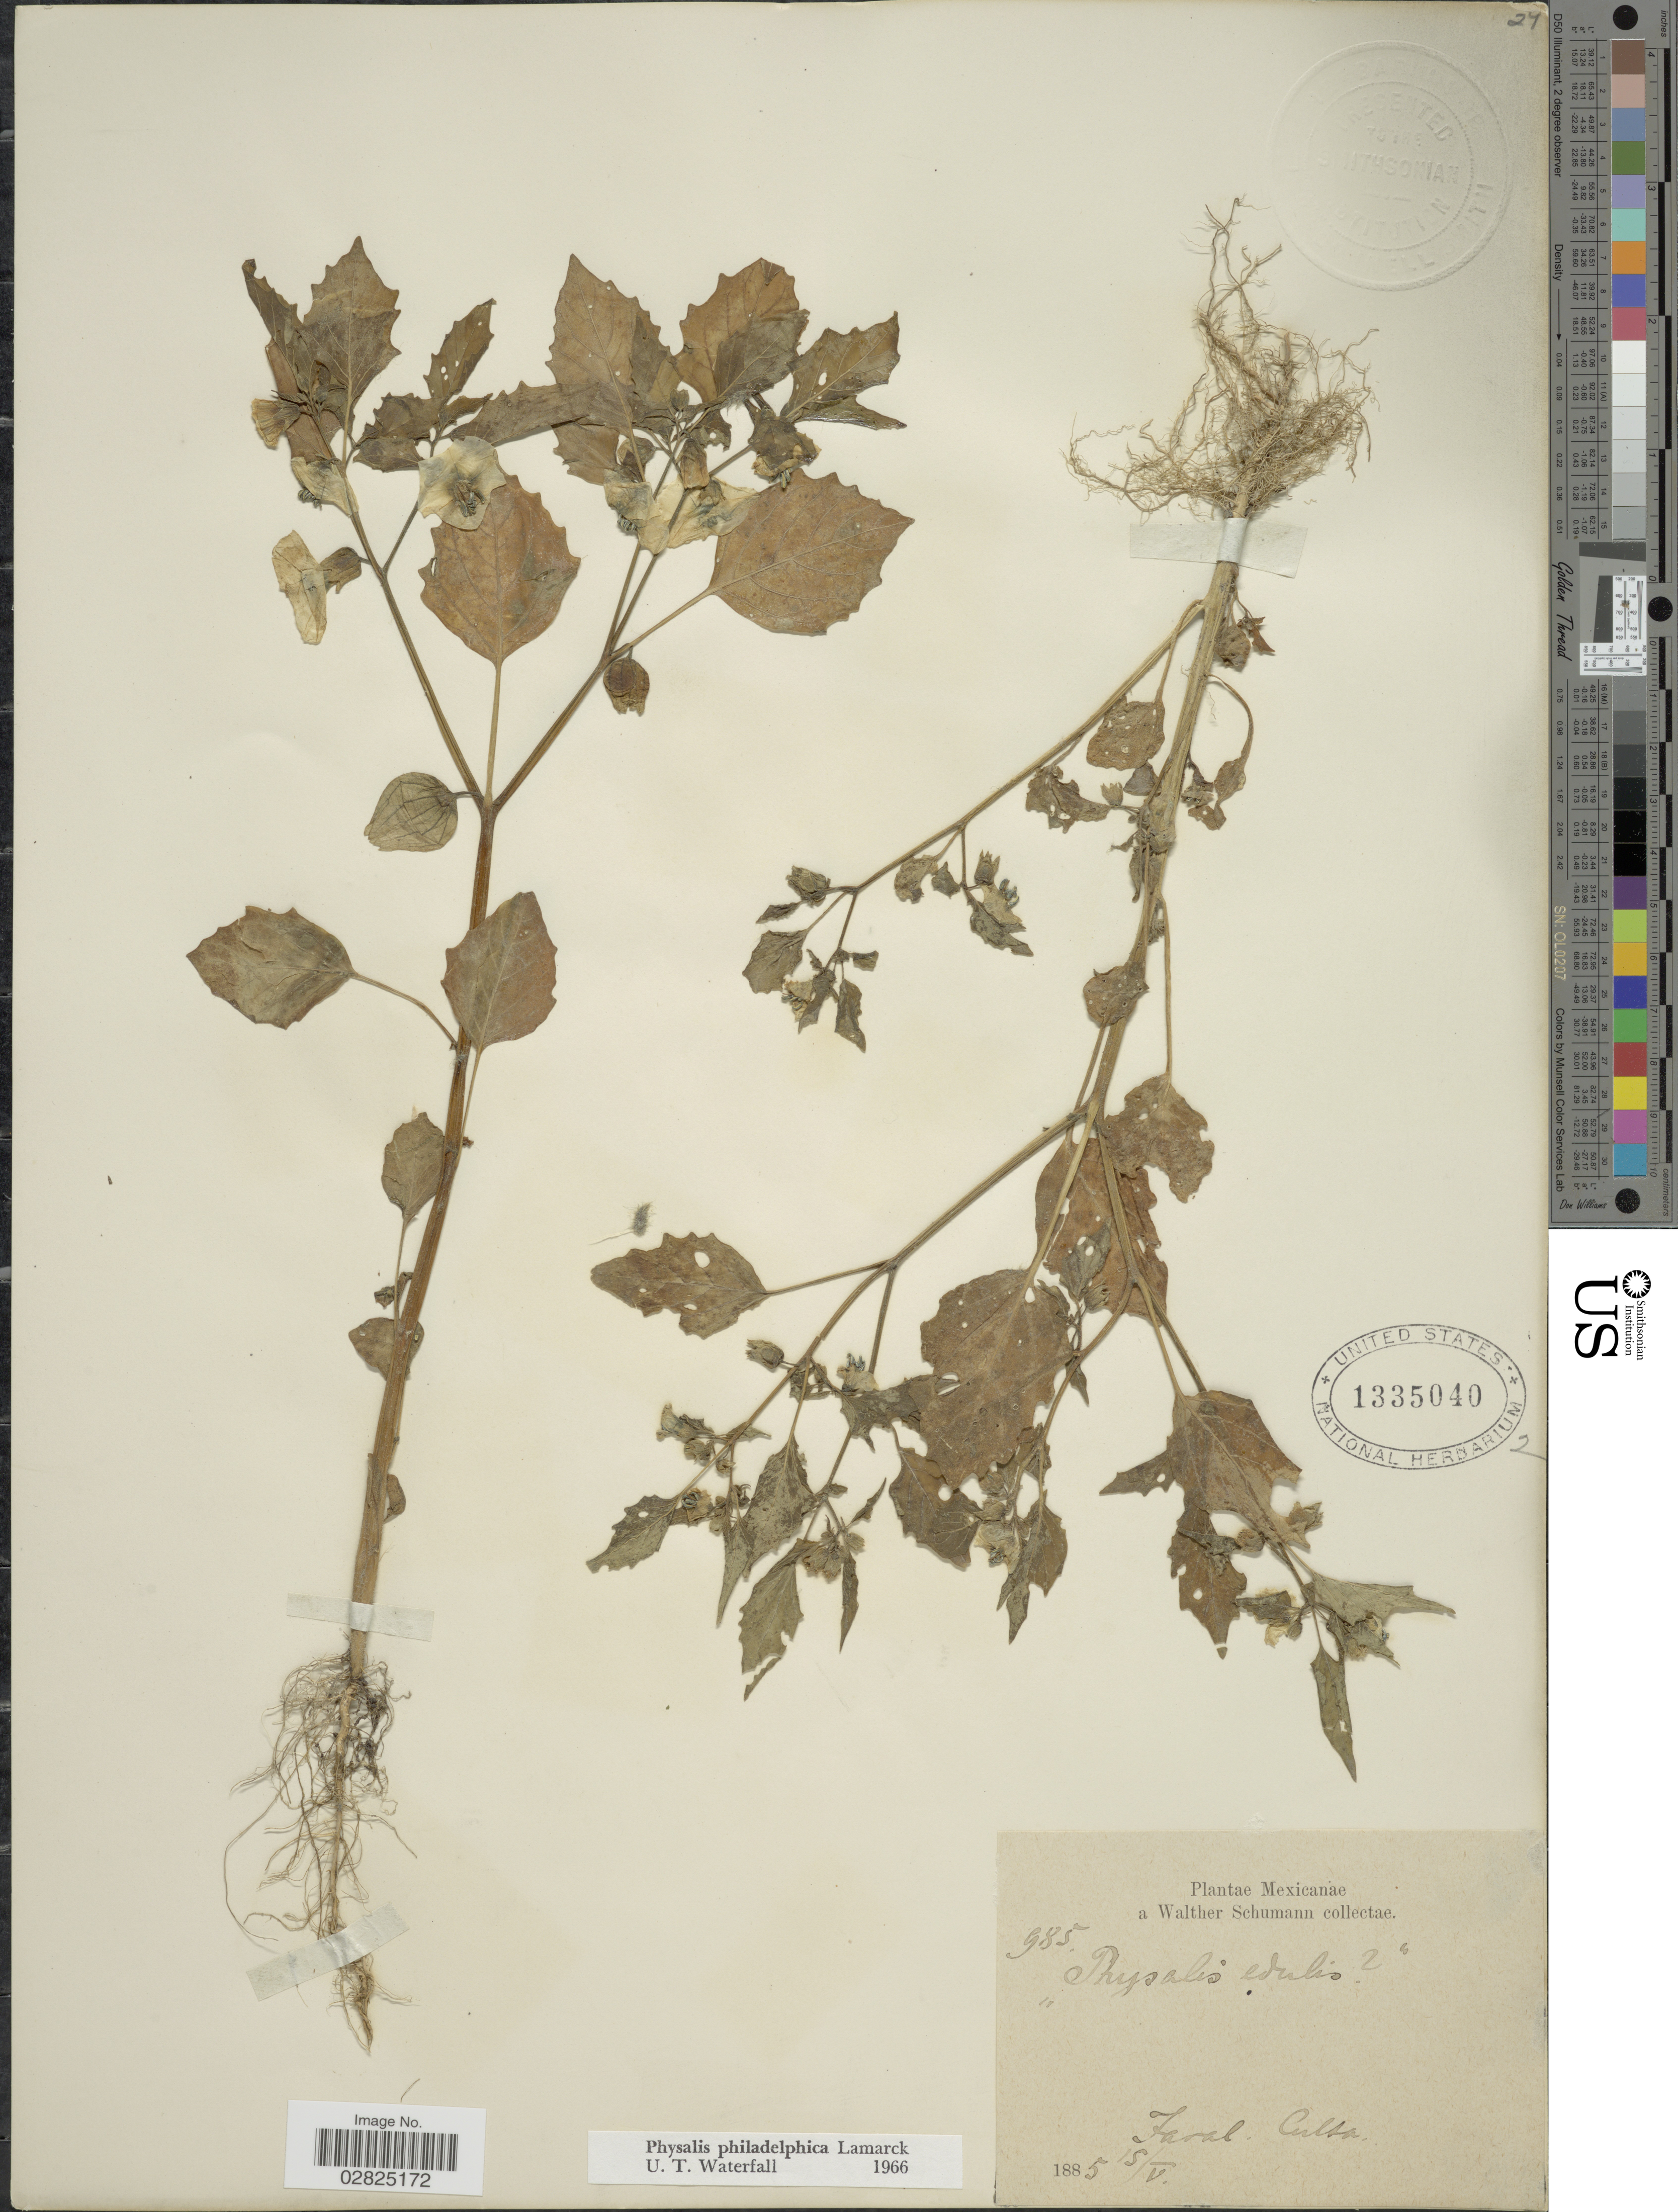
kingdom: Plantae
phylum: Tracheophyta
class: Magnoliopsida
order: Solanales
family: Solanaceae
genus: Physalis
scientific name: Physalis philadelphica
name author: Lam.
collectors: W. Schumann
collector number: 985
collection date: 1885-05-15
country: Mexico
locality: Jaral.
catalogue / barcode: US 1335040